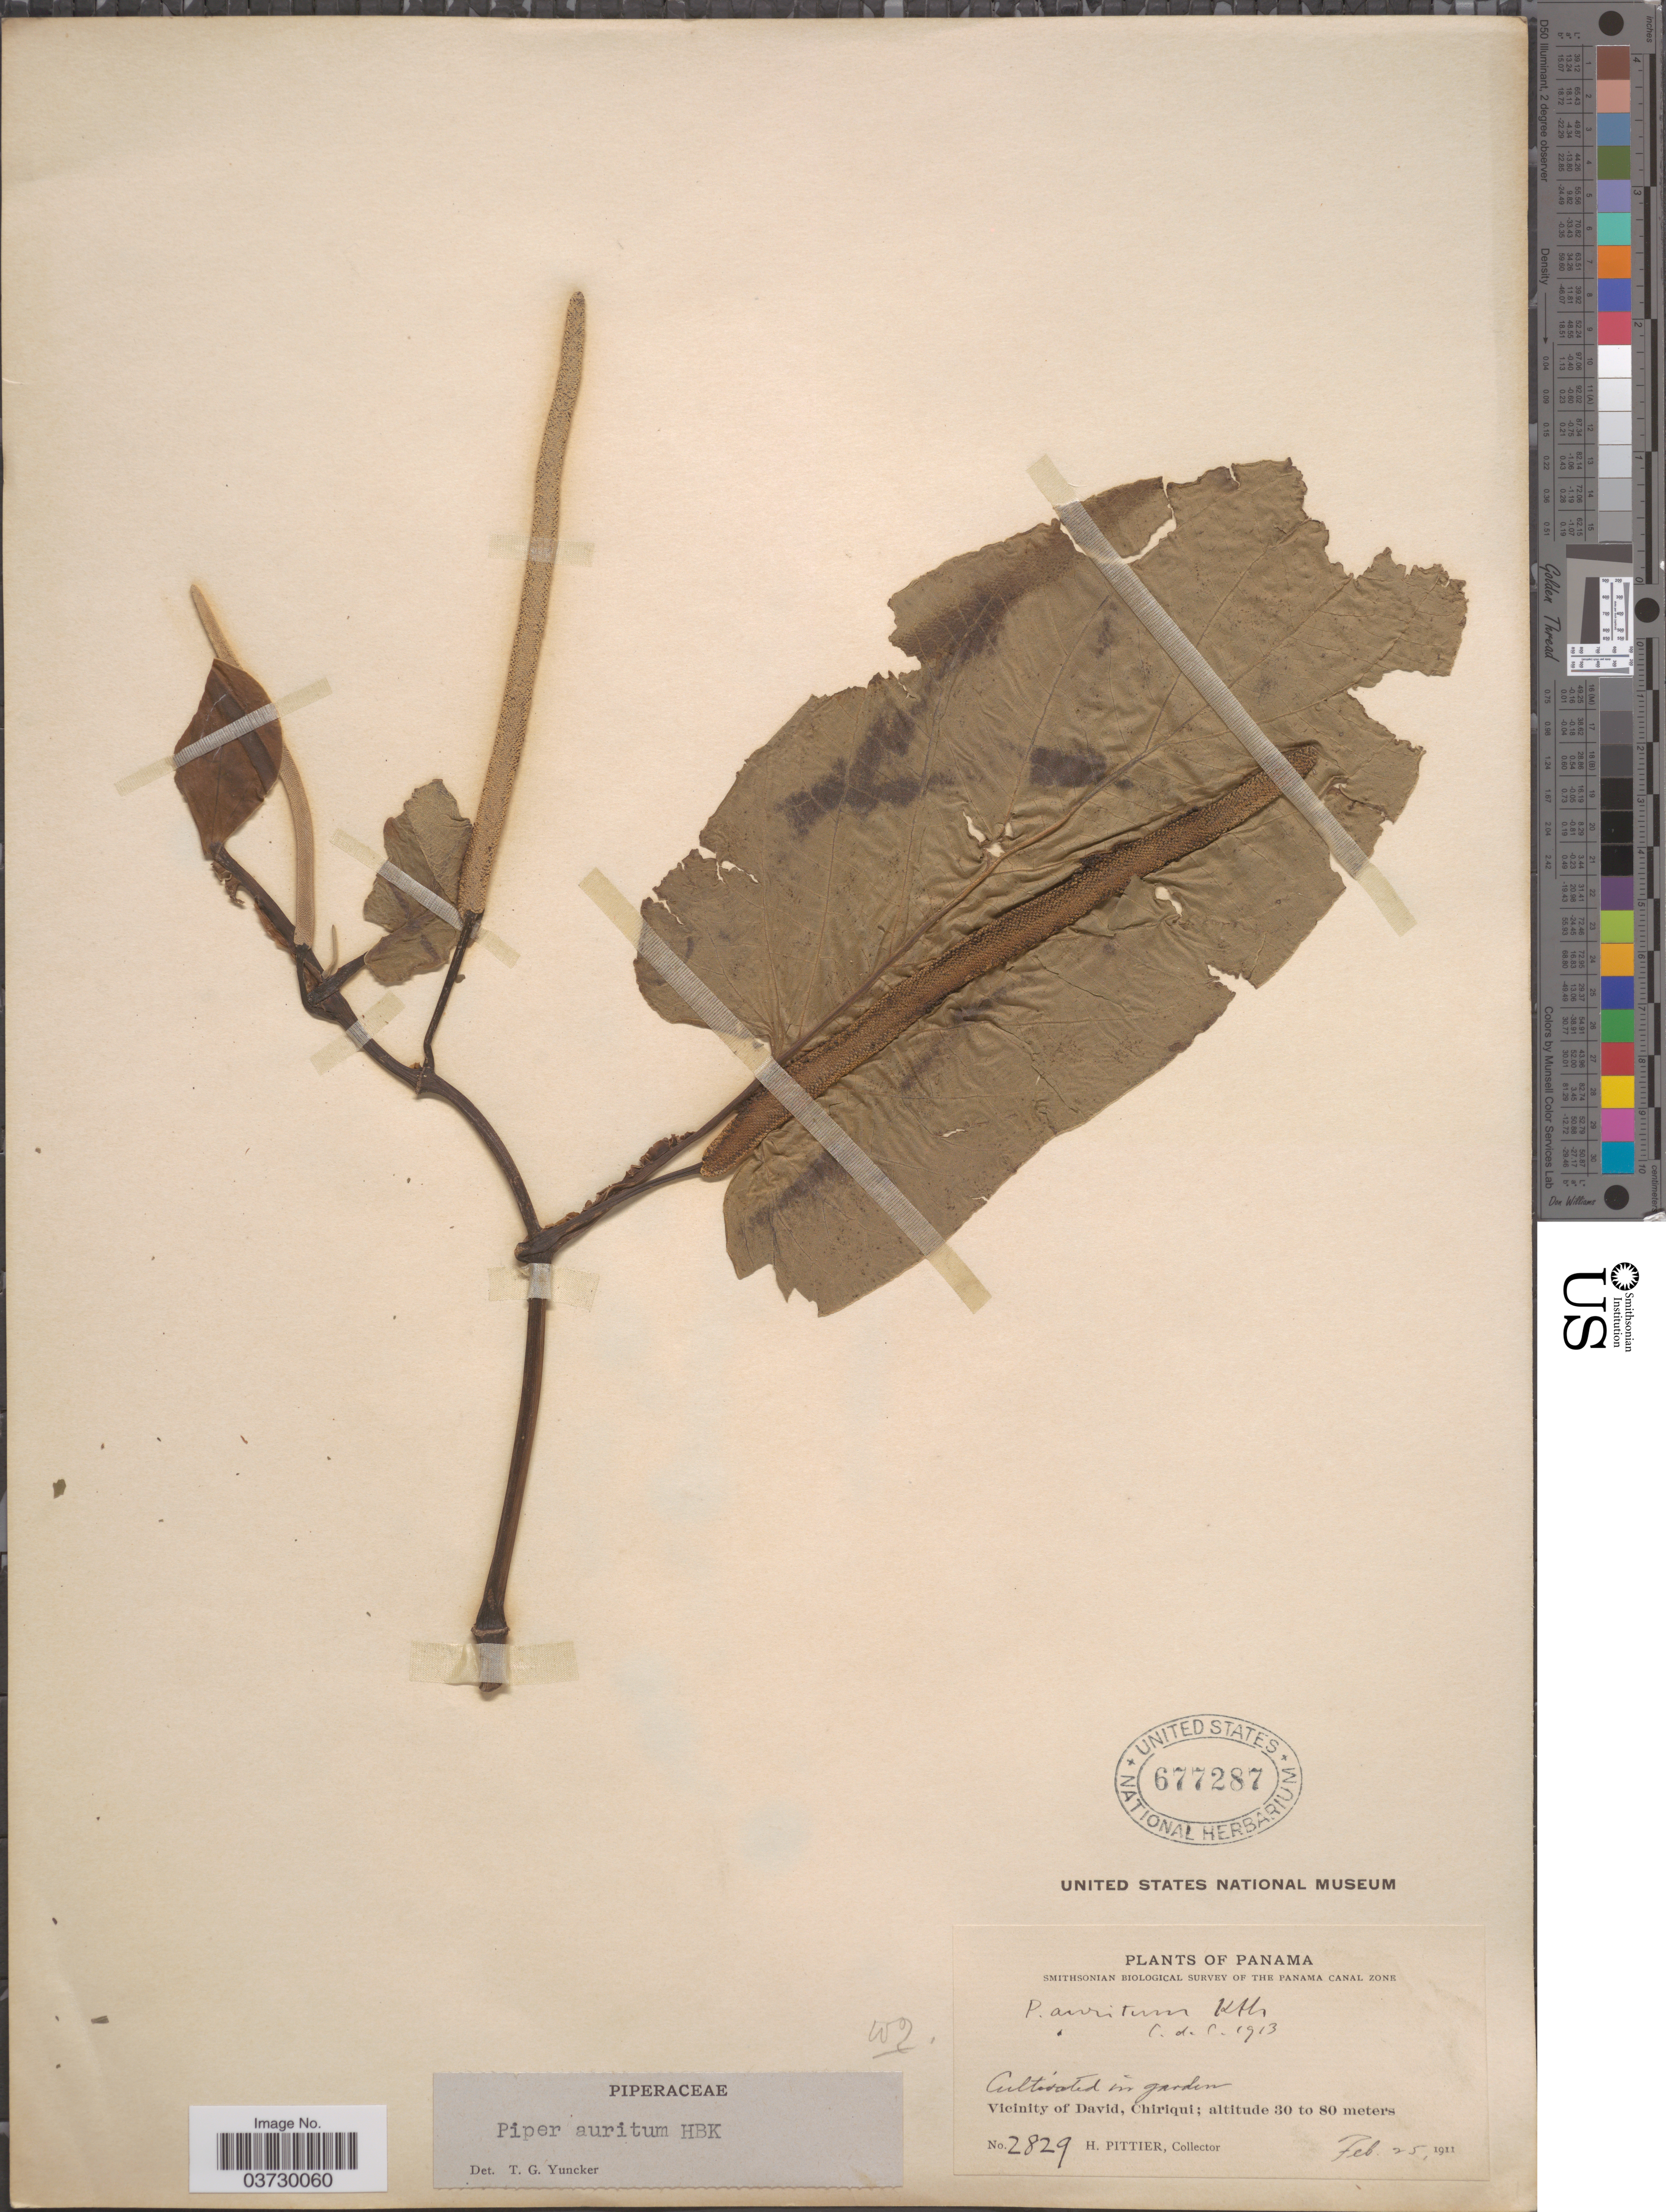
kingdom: Plantae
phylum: Tracheophyta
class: Magnoliopsida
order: Piperales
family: Piperaceae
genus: Piper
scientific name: Piper auritum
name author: Kunth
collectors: H. F. Pittier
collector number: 2829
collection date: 1911-02-25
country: Panama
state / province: Chiriqui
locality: Vicinity of David.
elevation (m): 30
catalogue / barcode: US 677287